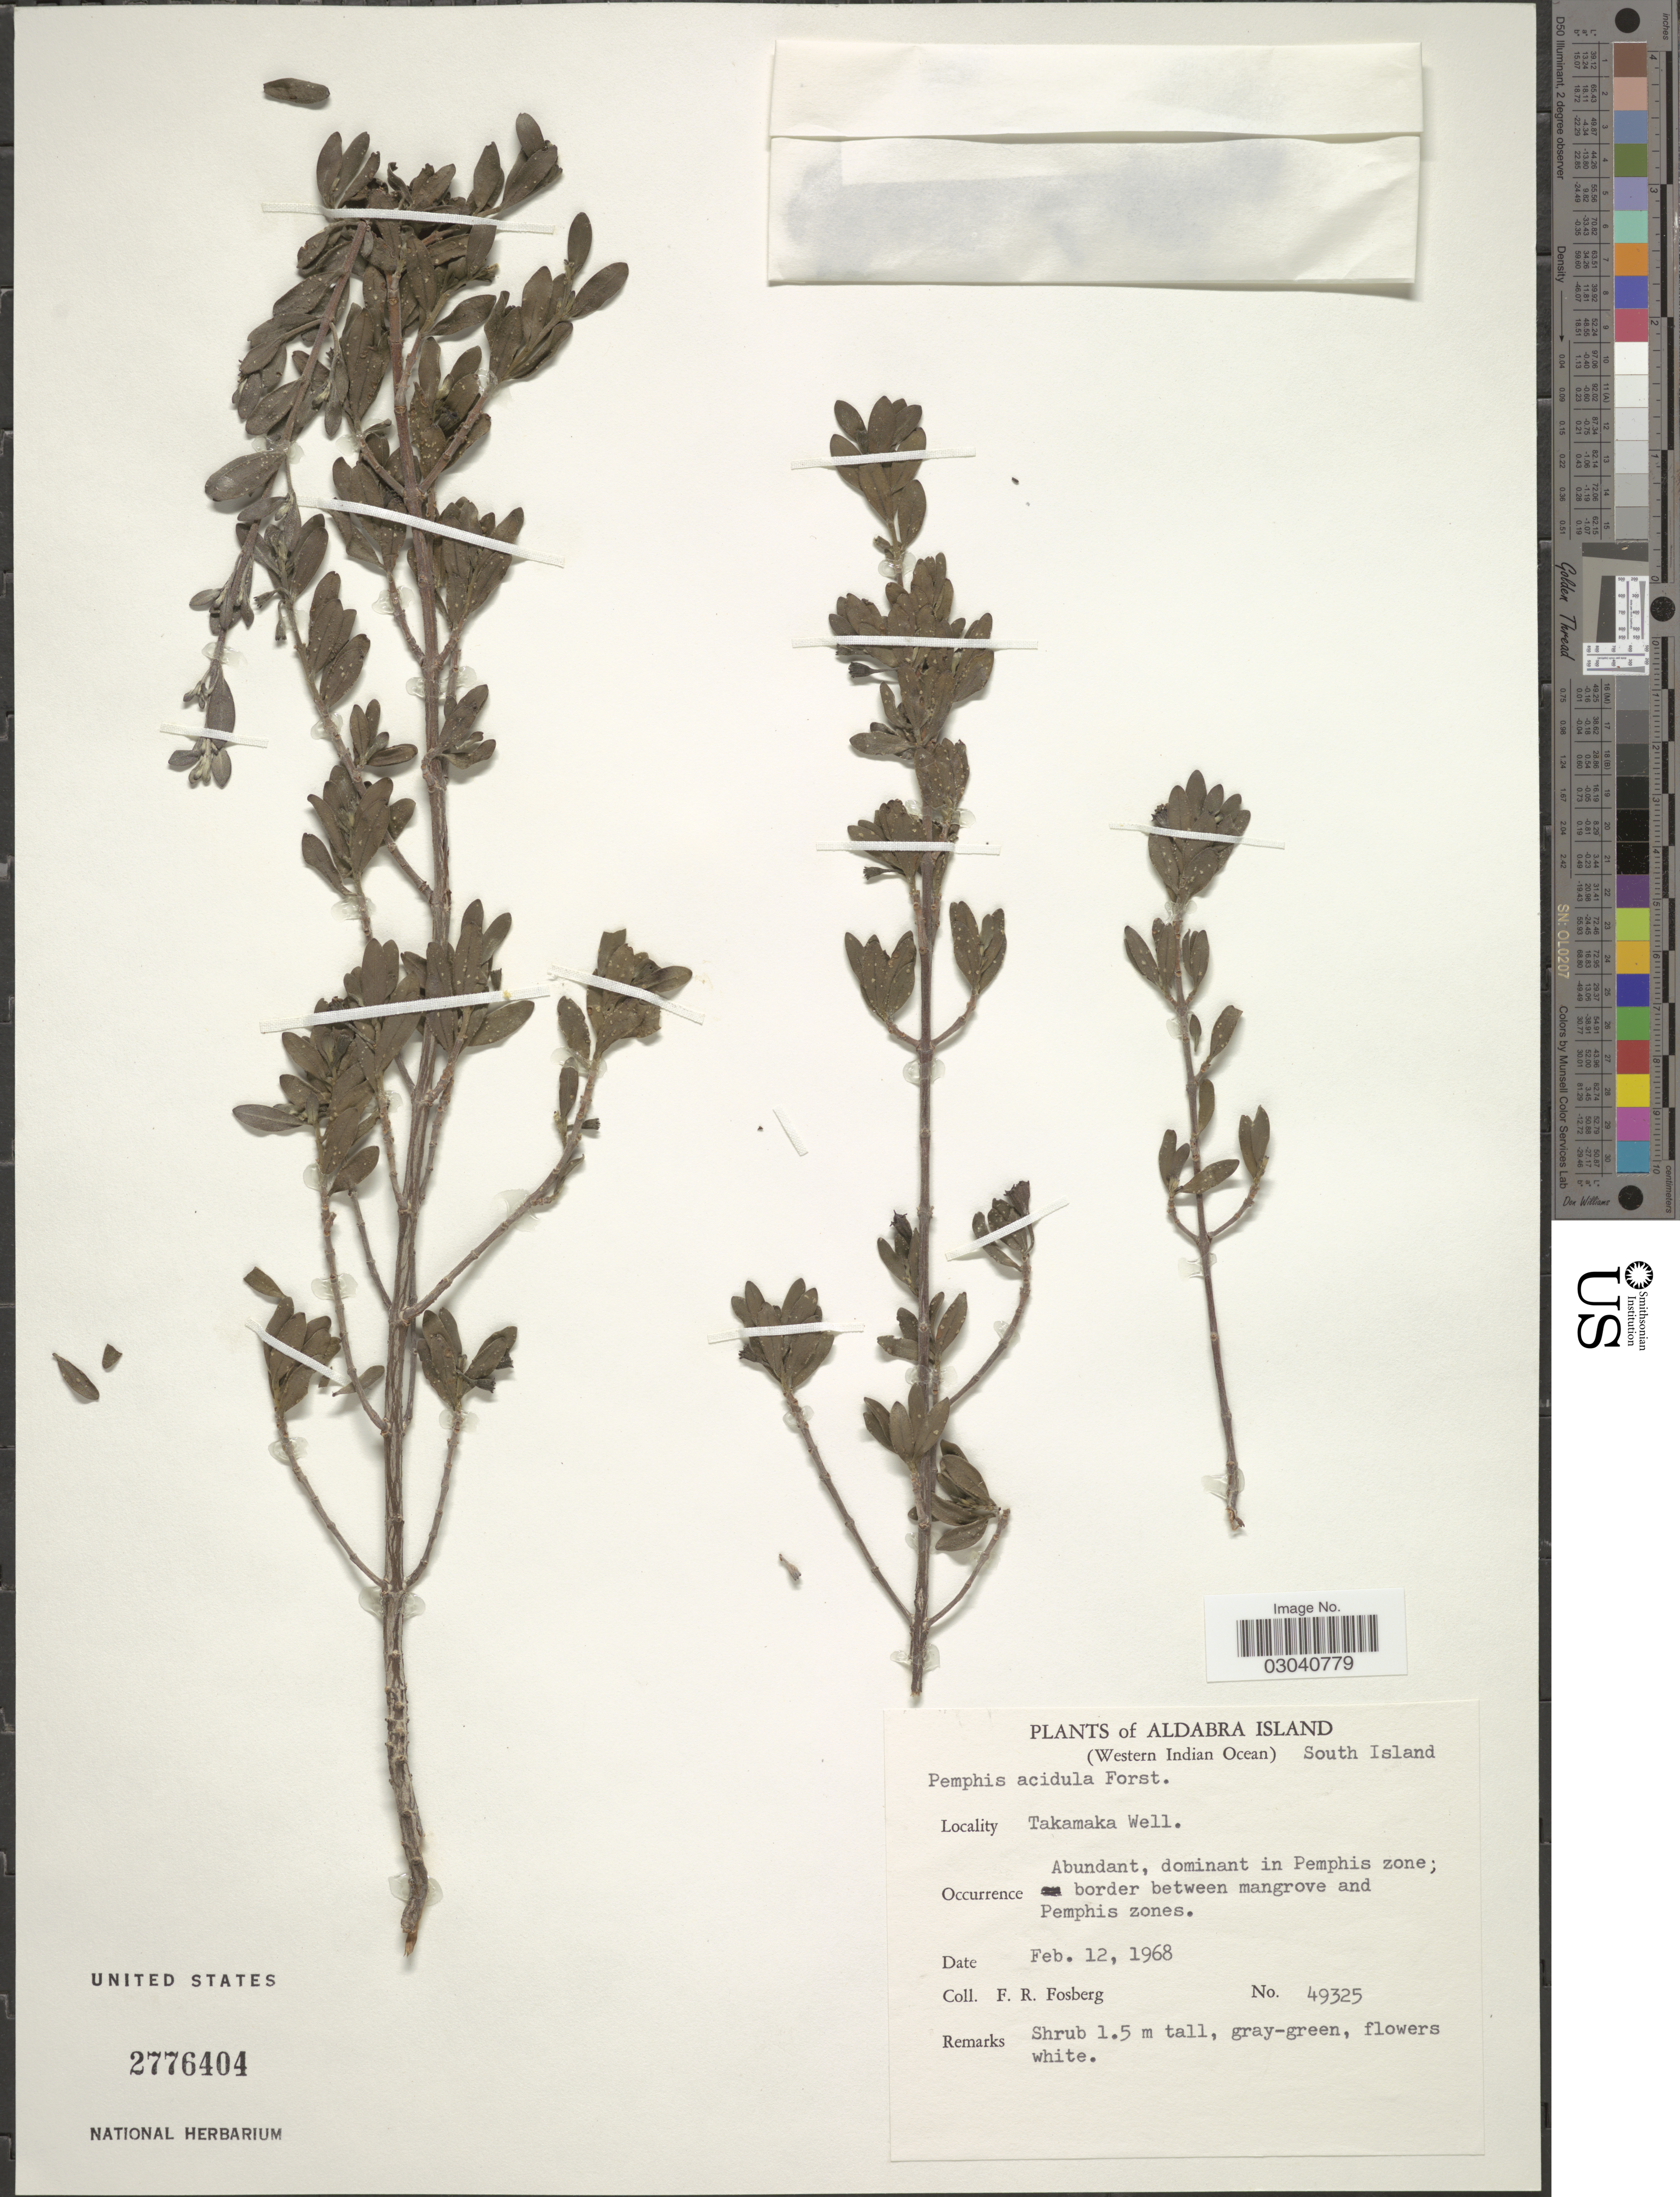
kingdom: Plantae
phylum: Tracheophyta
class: Magnoliopsida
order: Myrtales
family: Lythraceae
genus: Pemphis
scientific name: Pemphis acidula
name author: J.R. Forst. & G. Forst.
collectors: F. R. Fosberg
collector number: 49325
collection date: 1968-02-12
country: Seychelles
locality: Aldabra Island (Western Indian Ocean) South Island. Takamaka Well.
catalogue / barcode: US 2776404